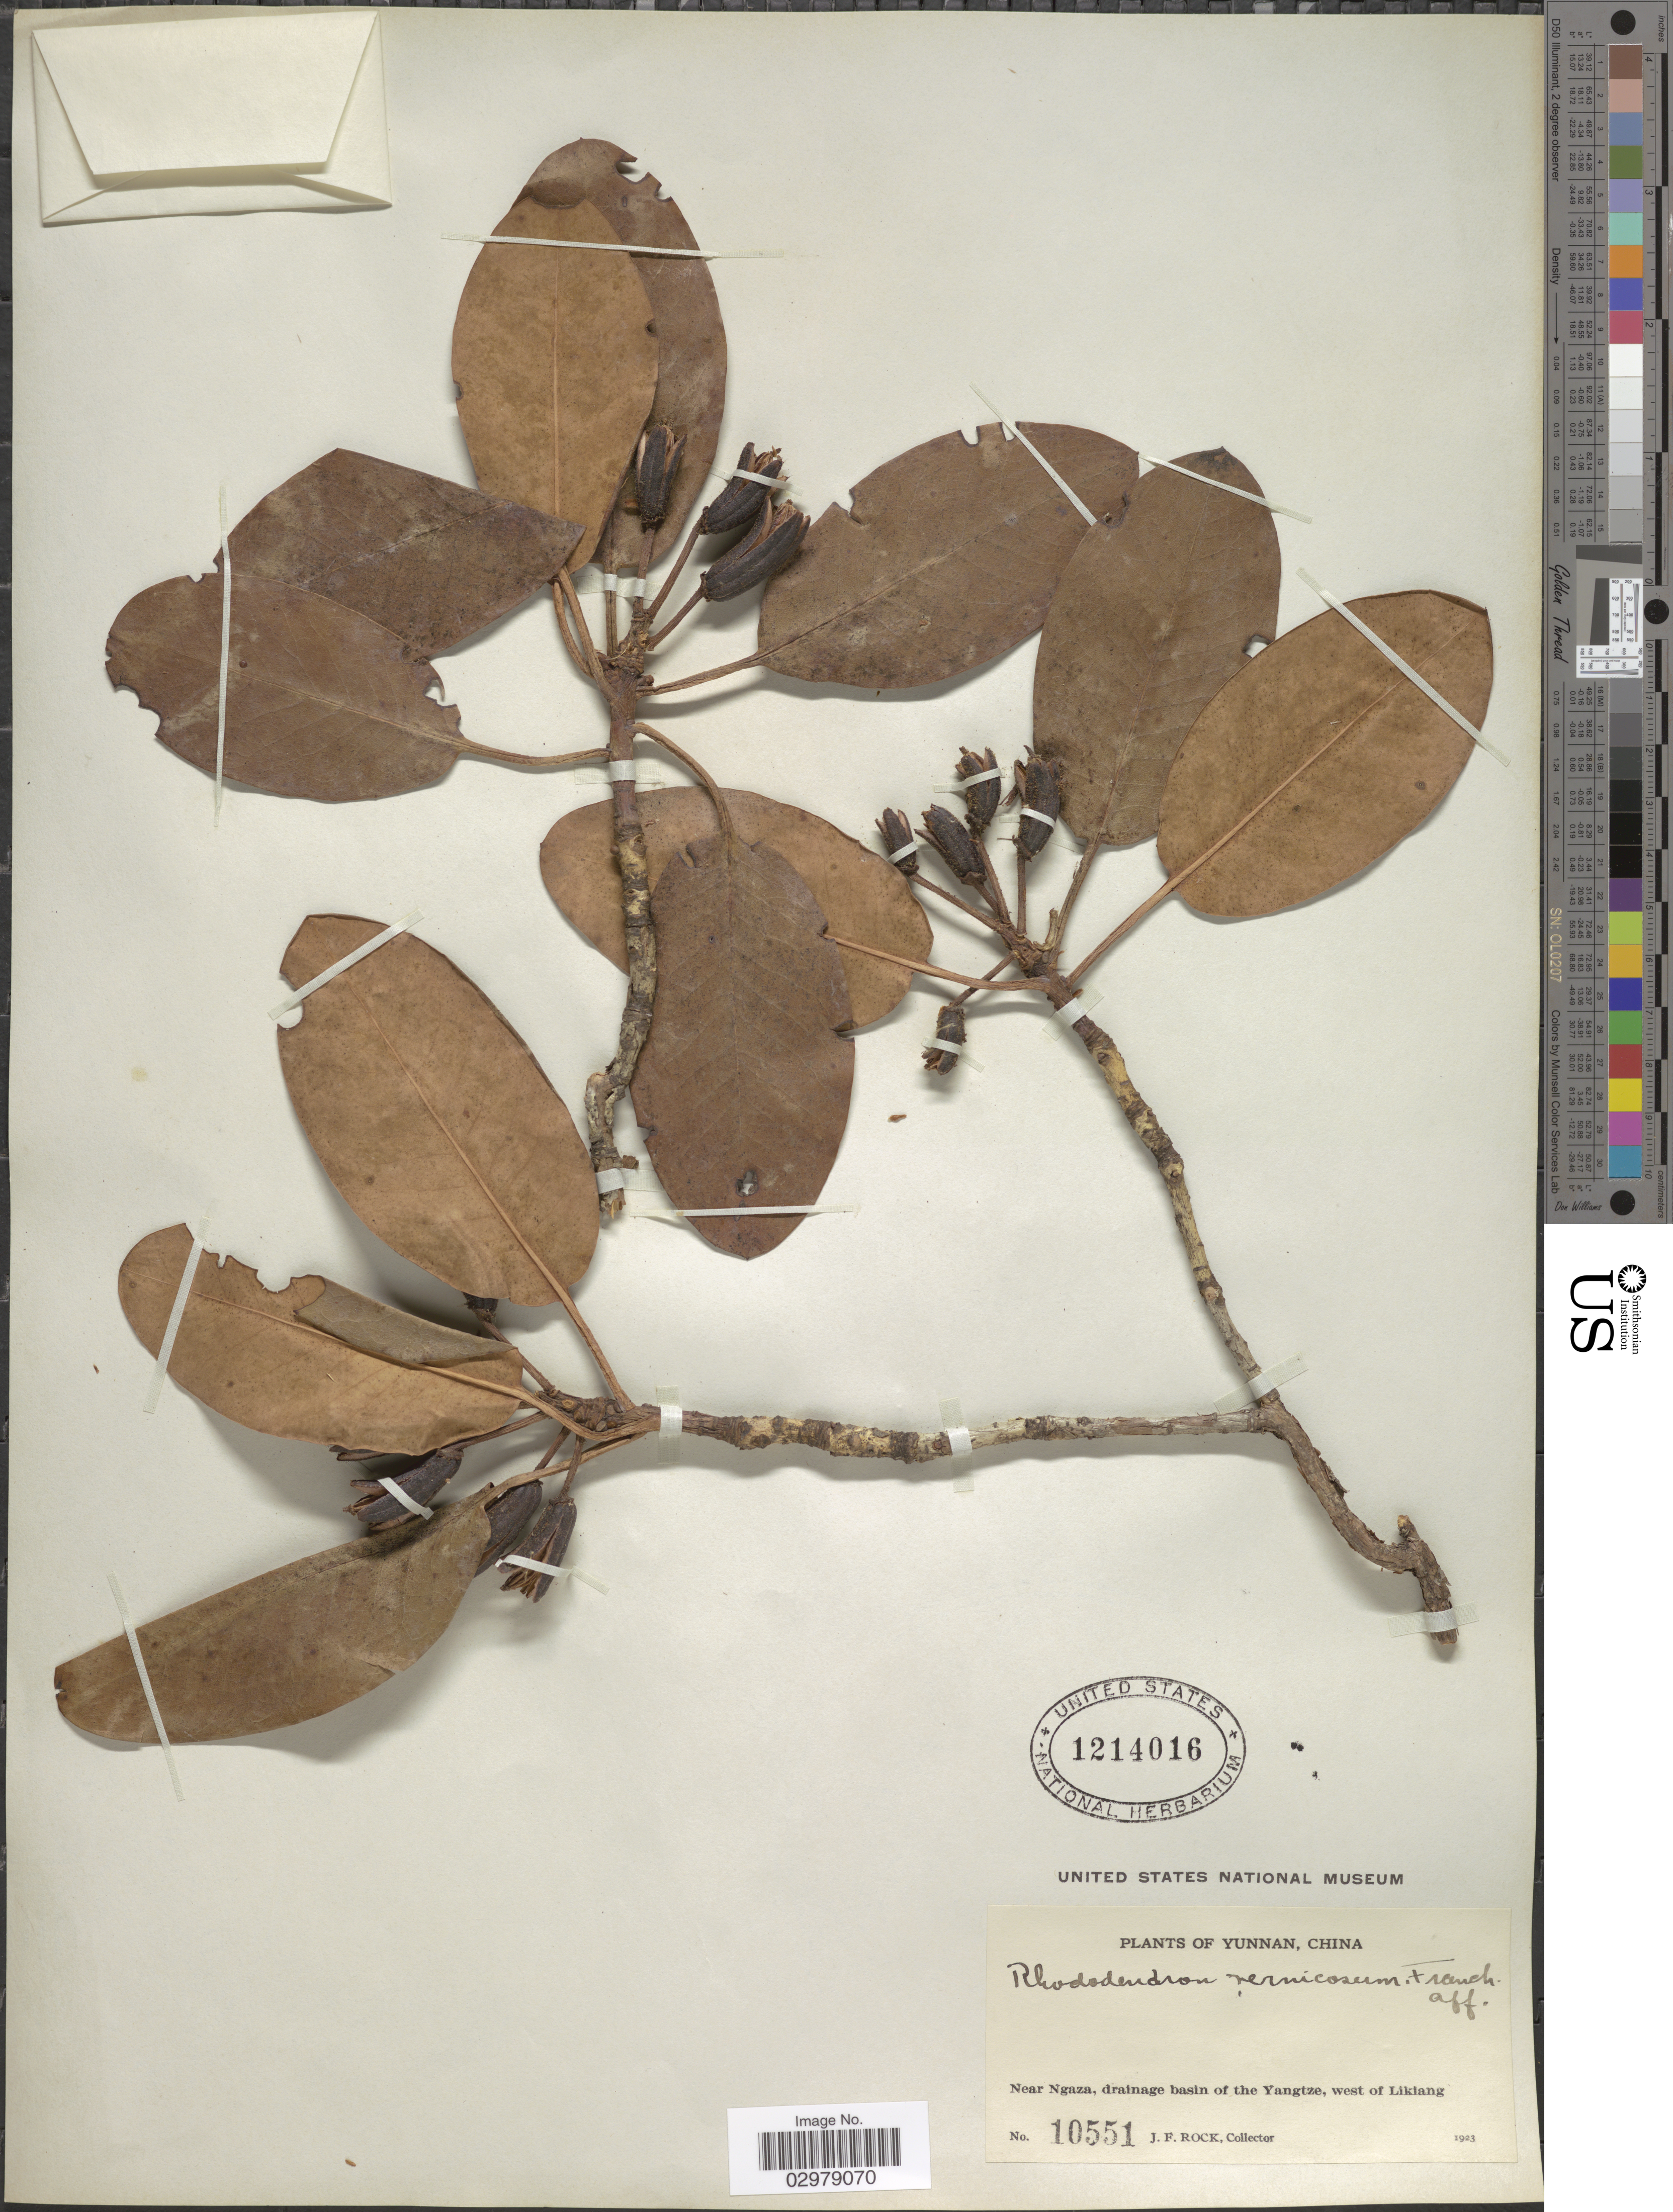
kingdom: Plantae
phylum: Tracheophyta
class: Magnoliopsida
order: Ericales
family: Ericaceae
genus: Rhododendron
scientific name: Rhododendron vernicosum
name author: Franch.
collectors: J. Rock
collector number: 10551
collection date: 1923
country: China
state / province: Yunnan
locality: Near Ngaza, drainage basin of the Yangtze, west of Likiang.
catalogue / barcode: US 1214016